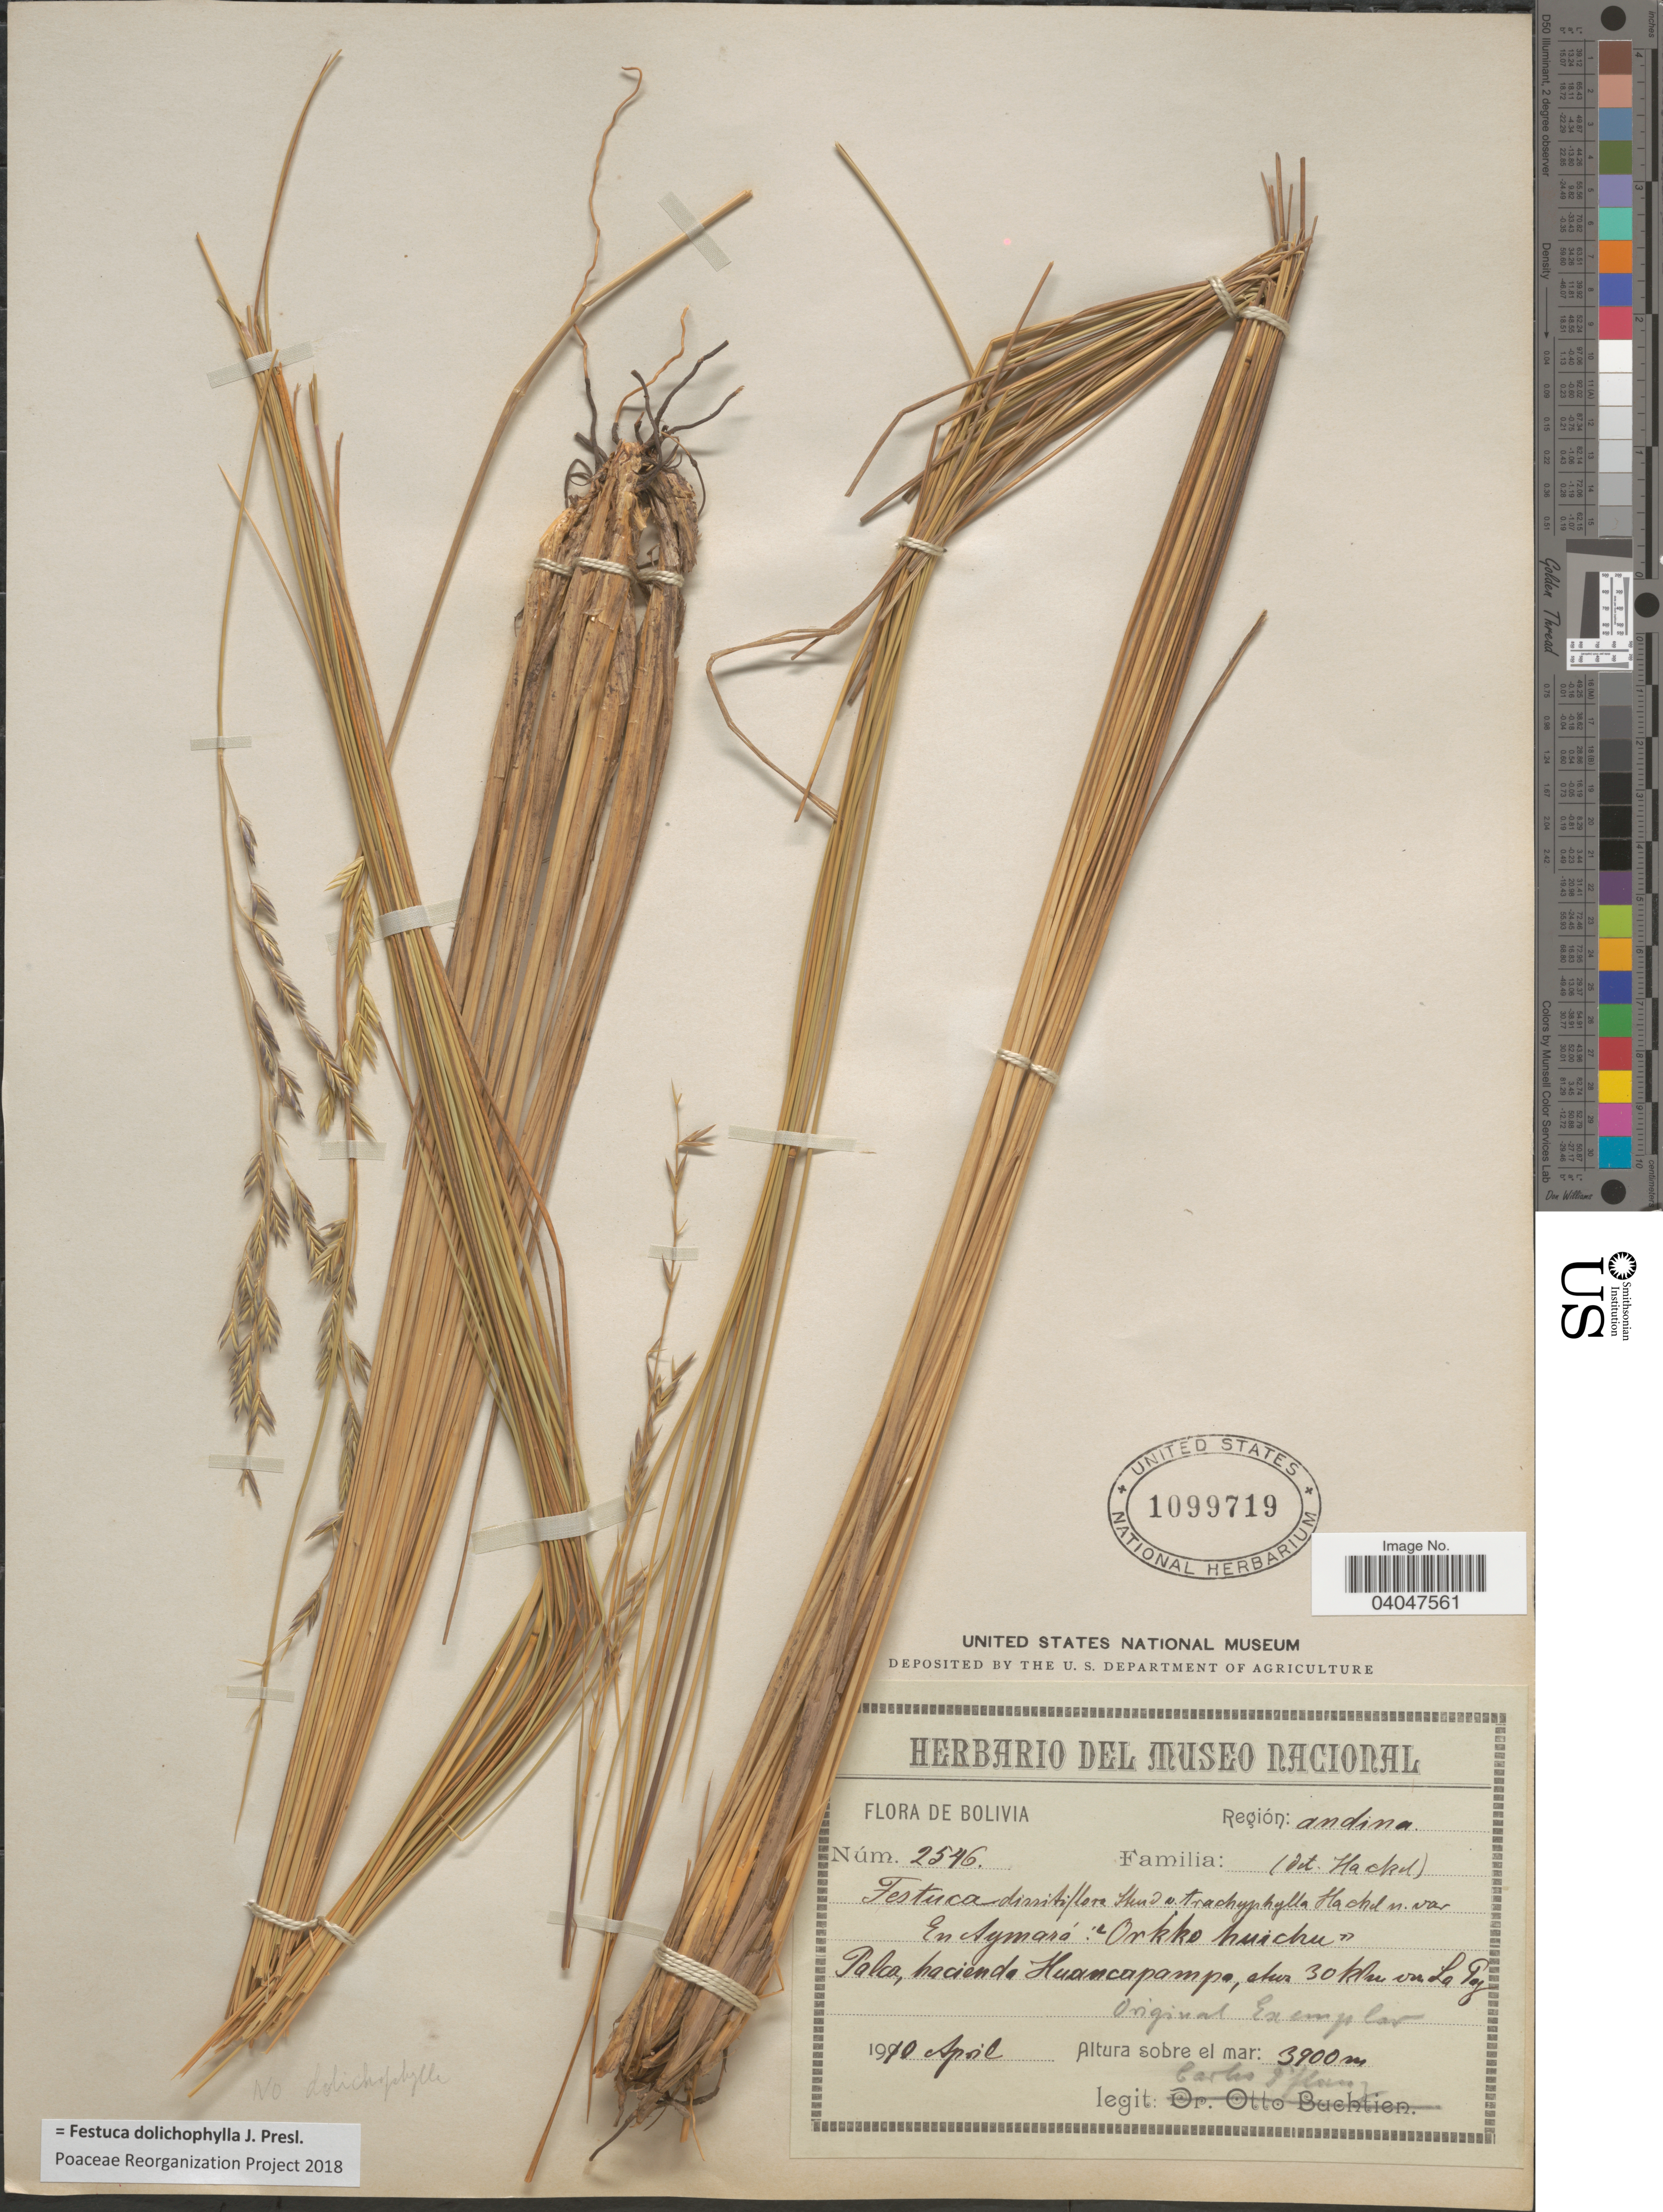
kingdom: Plantae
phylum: Tracheophyta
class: Liliopsida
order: Poales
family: Poaceae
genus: Festuca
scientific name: Festuca dolichophylla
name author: J. Presl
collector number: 2546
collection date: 1910-04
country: Bolivia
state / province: La Paz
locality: Región: andina. En Aymará: "Orkko huichu". Palca, hacienda Huancapampo, sur 30 klm von La Paz.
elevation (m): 3900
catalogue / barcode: US 1099719